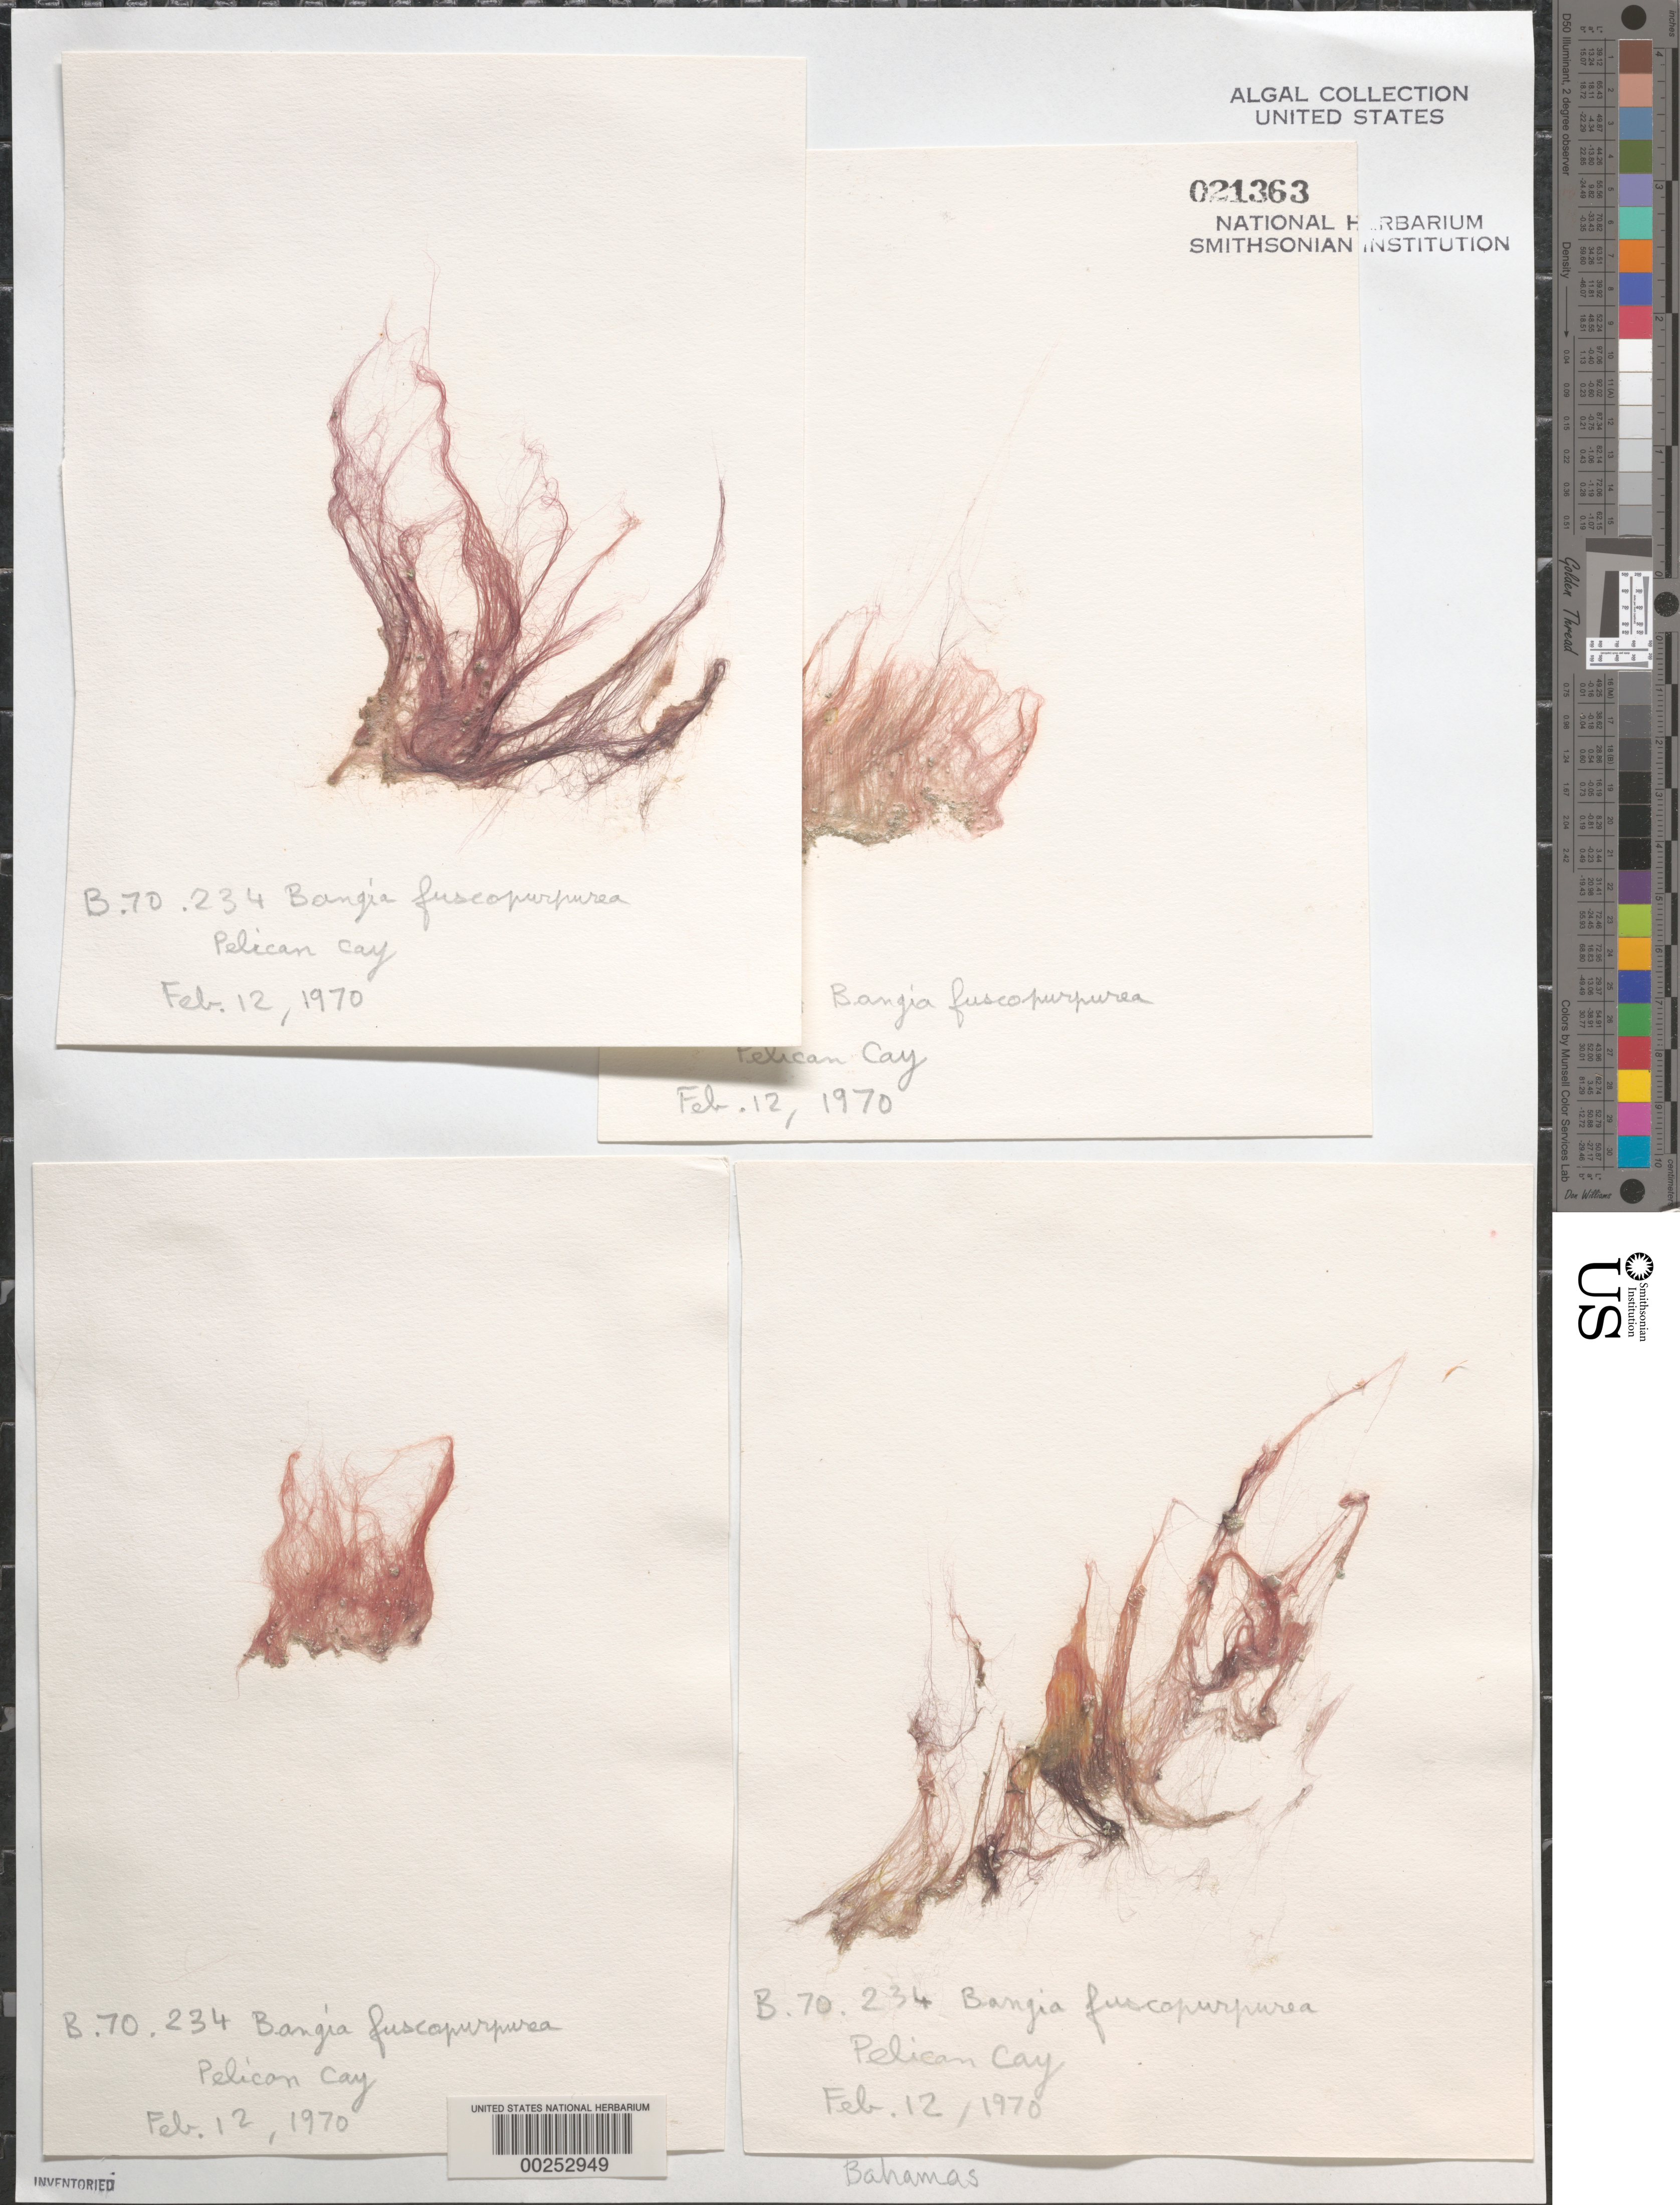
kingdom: Plantae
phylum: Rhodophyta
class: Bangiophyceae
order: Bangiales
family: Bangiaceae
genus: Bangia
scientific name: Bangia fuscopurpurea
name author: (Dillwyn) Lyngb.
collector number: B-70-234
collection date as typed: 12 Feb 1970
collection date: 1970-02-12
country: Bahamas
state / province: Abaco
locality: Pelican cay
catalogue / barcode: US 21363